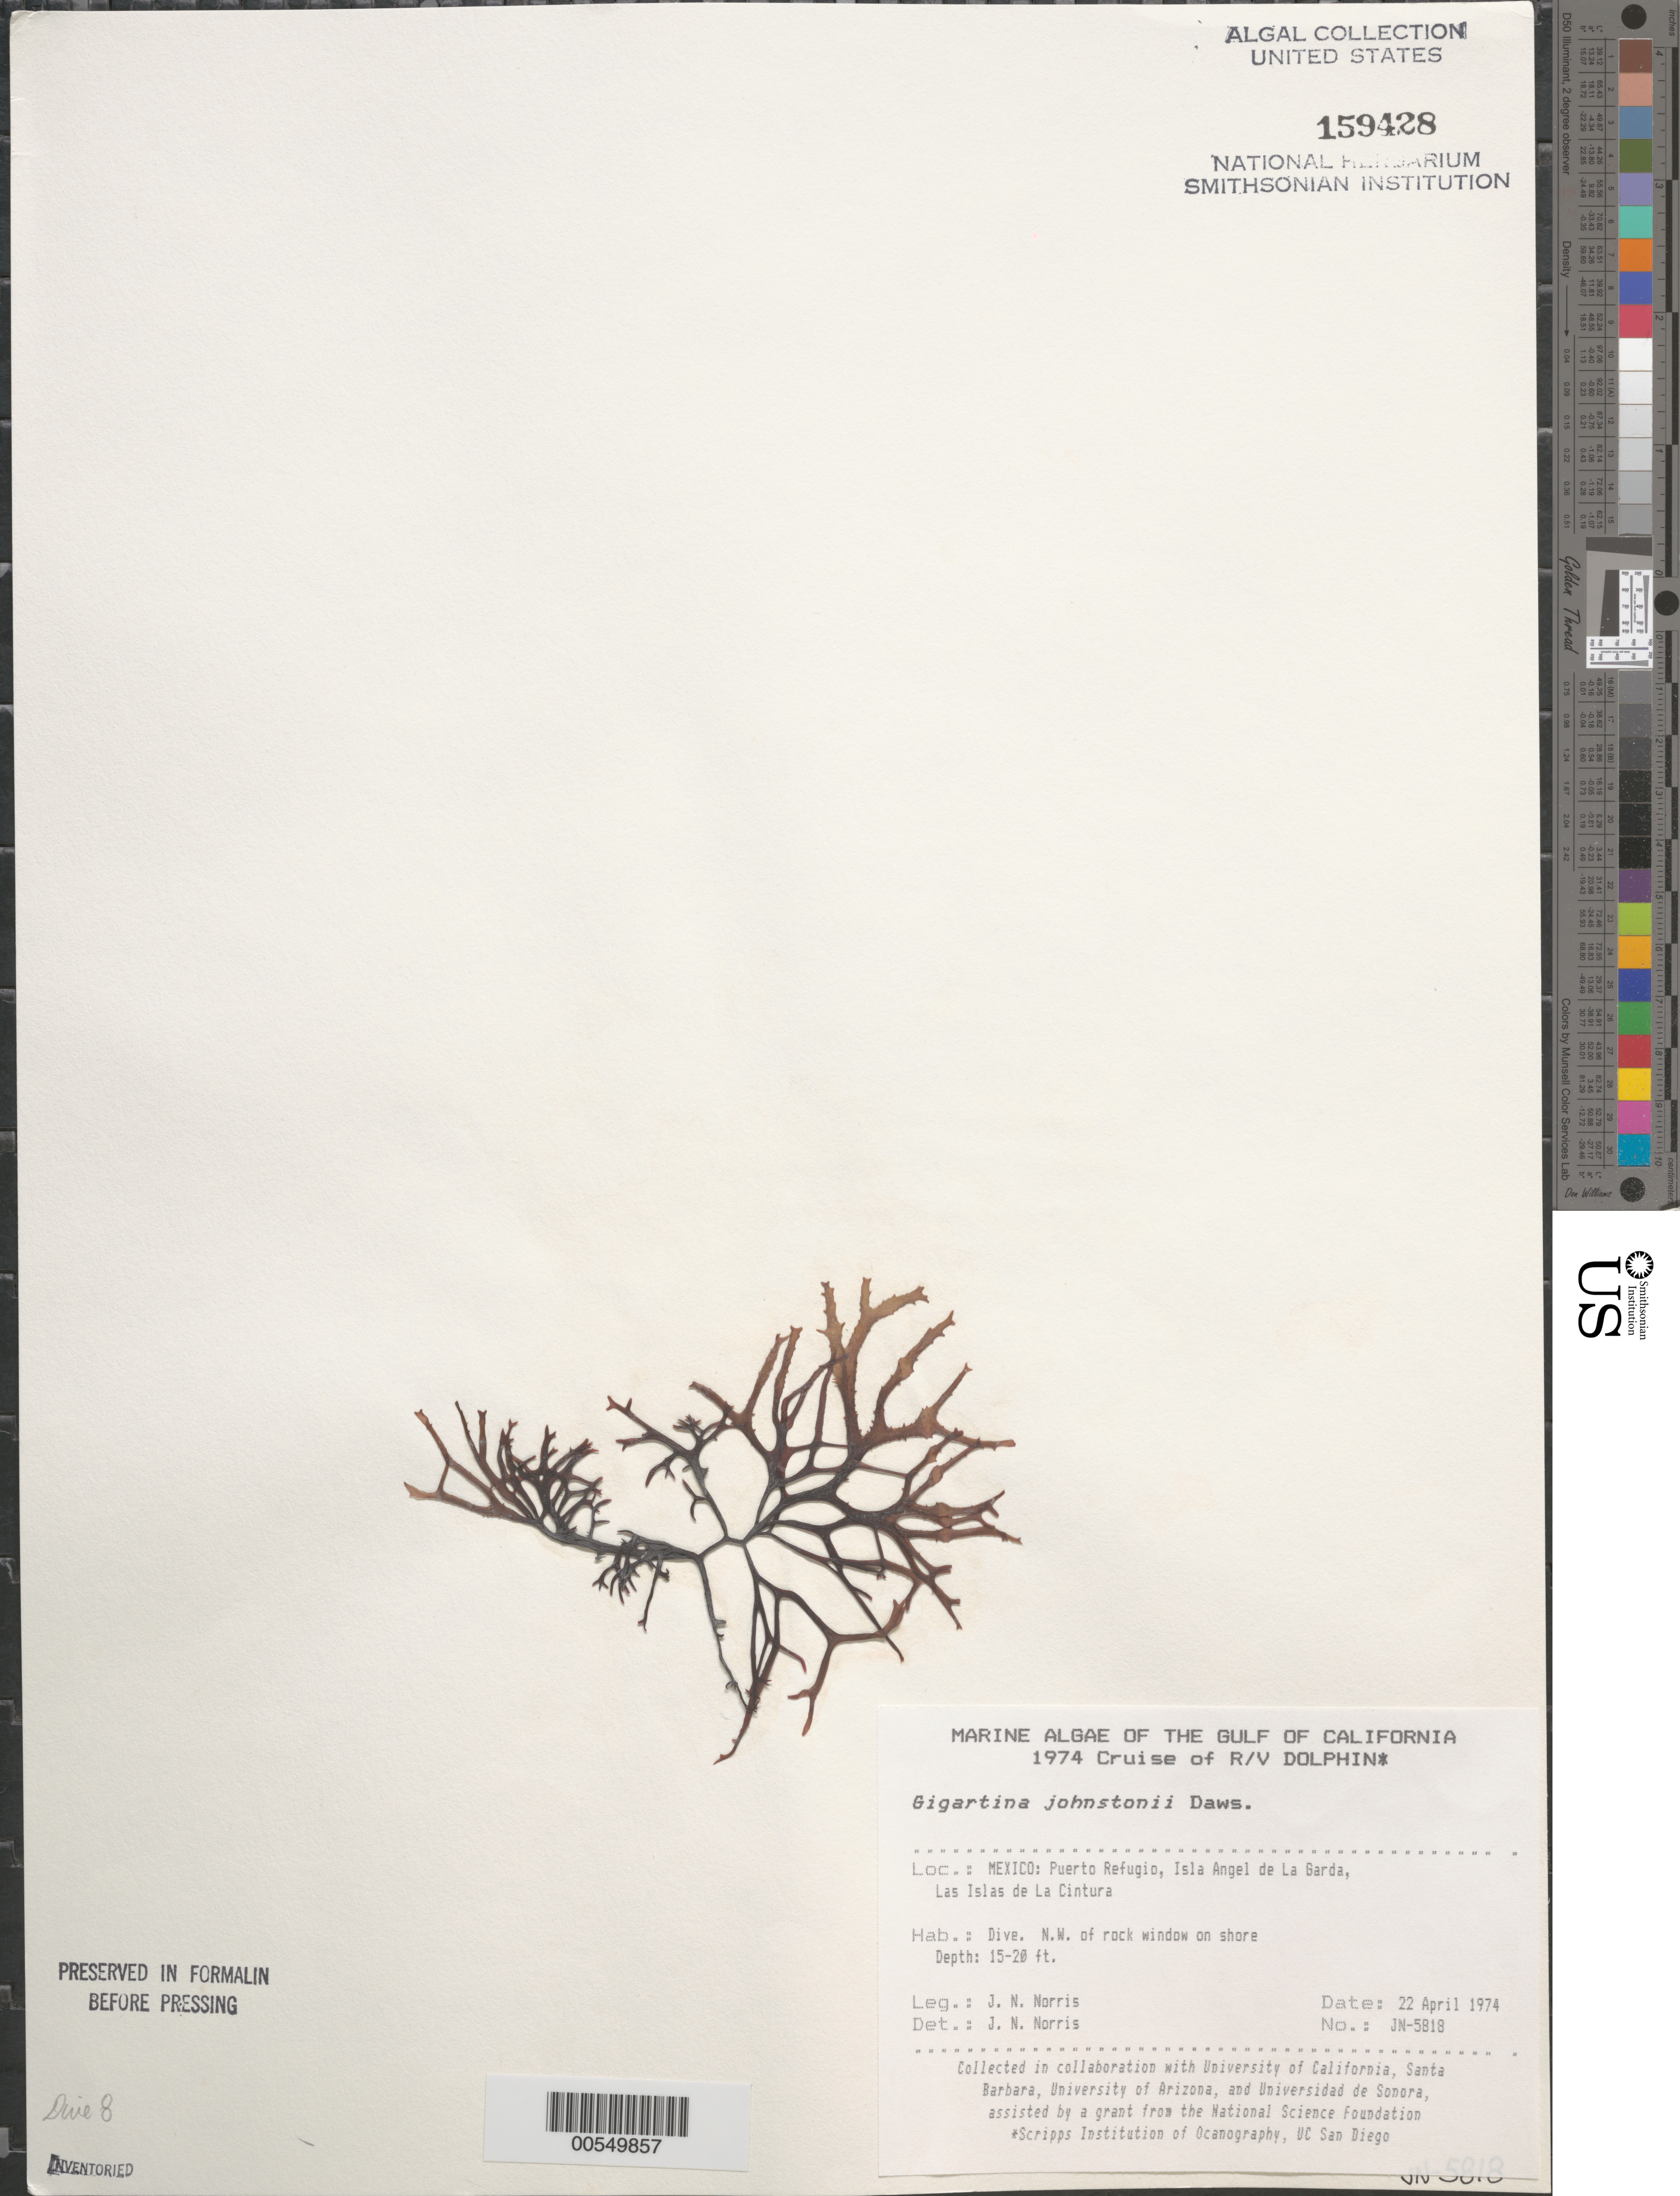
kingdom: Plantae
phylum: Rhodophyta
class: Florideophyceae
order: Gigartinales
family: Gigartinaceae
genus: Chondracanthus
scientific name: Chondracanthus squarrulosus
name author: (Setch. & N.L. Gardner) J.R. Hughey et al.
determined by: Algae name updating Project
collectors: J. N. Norris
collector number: JN-5818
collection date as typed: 22 Apr 1974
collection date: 1974-04-22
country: Mexico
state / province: Baja California Norte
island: Isla Angel de la Guarda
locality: Puerto Refugio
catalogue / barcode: US 159428